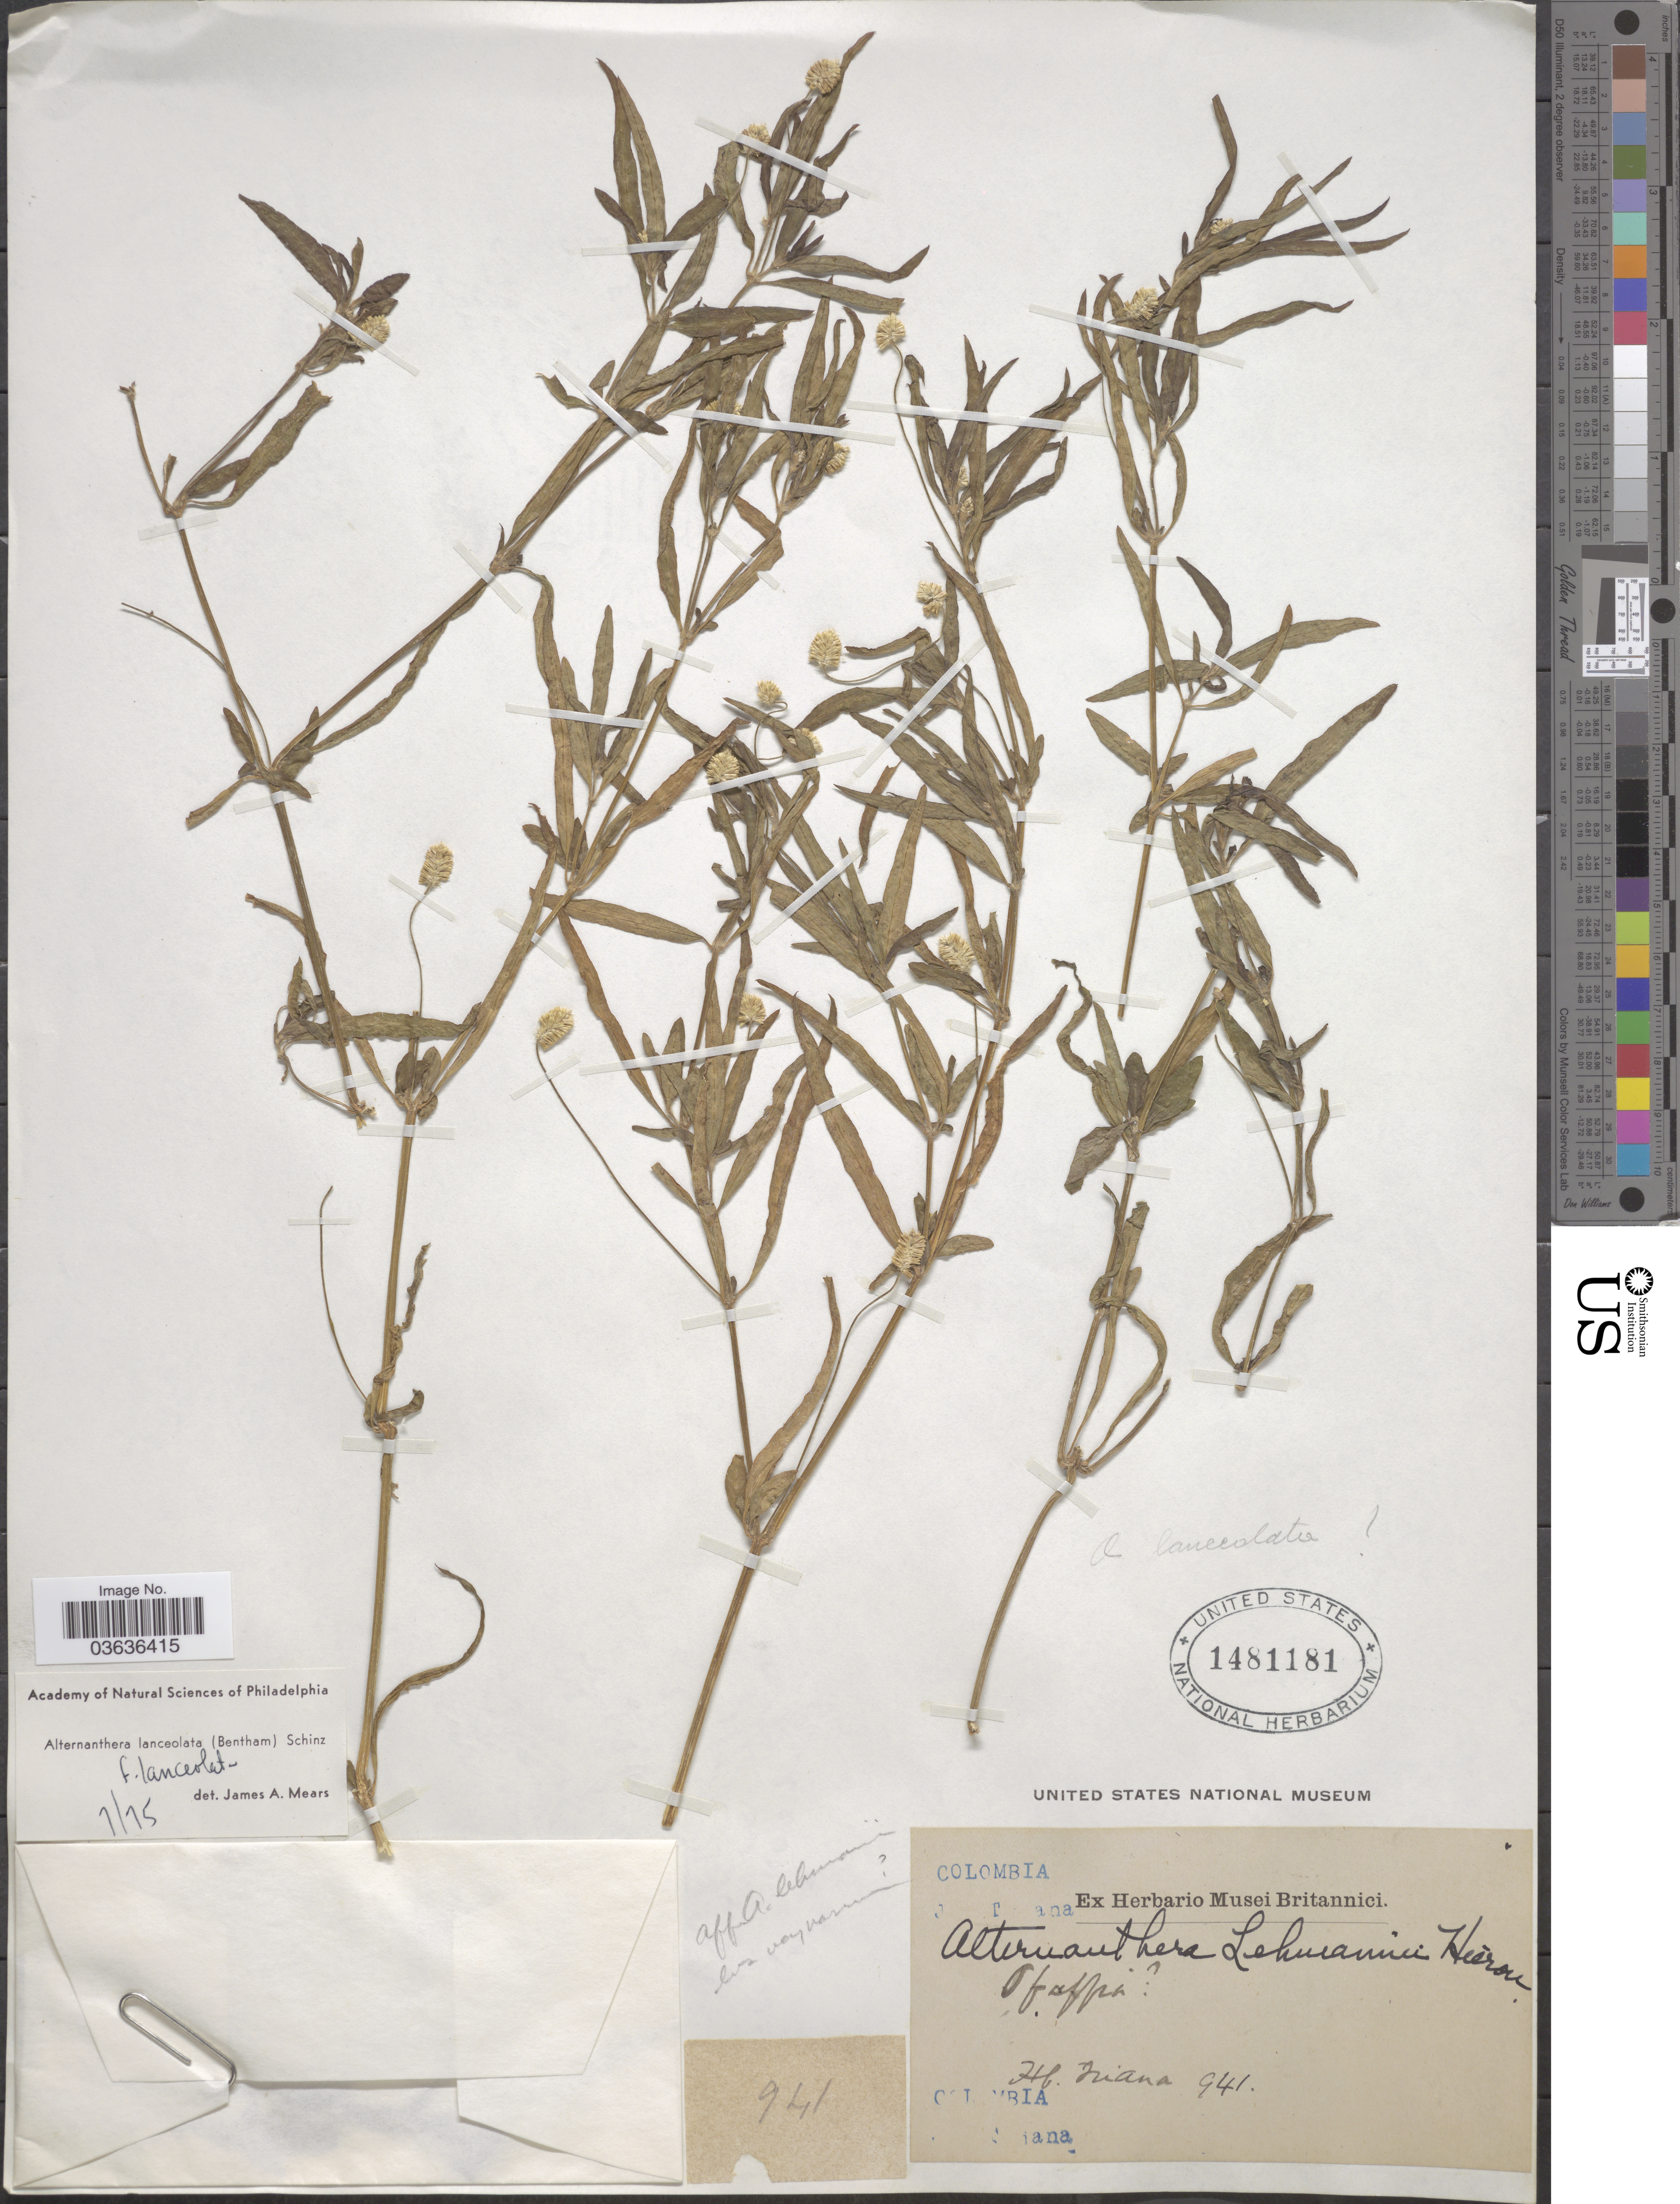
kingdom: Plantae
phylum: Tracheophyta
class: Magnoliopsida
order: Caryophyllales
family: Amaranthaceae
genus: Alternanthera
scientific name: Alternanthera lanceolata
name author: (Benth.) Schinz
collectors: J. Triana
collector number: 941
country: Colombia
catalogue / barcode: US 1481181